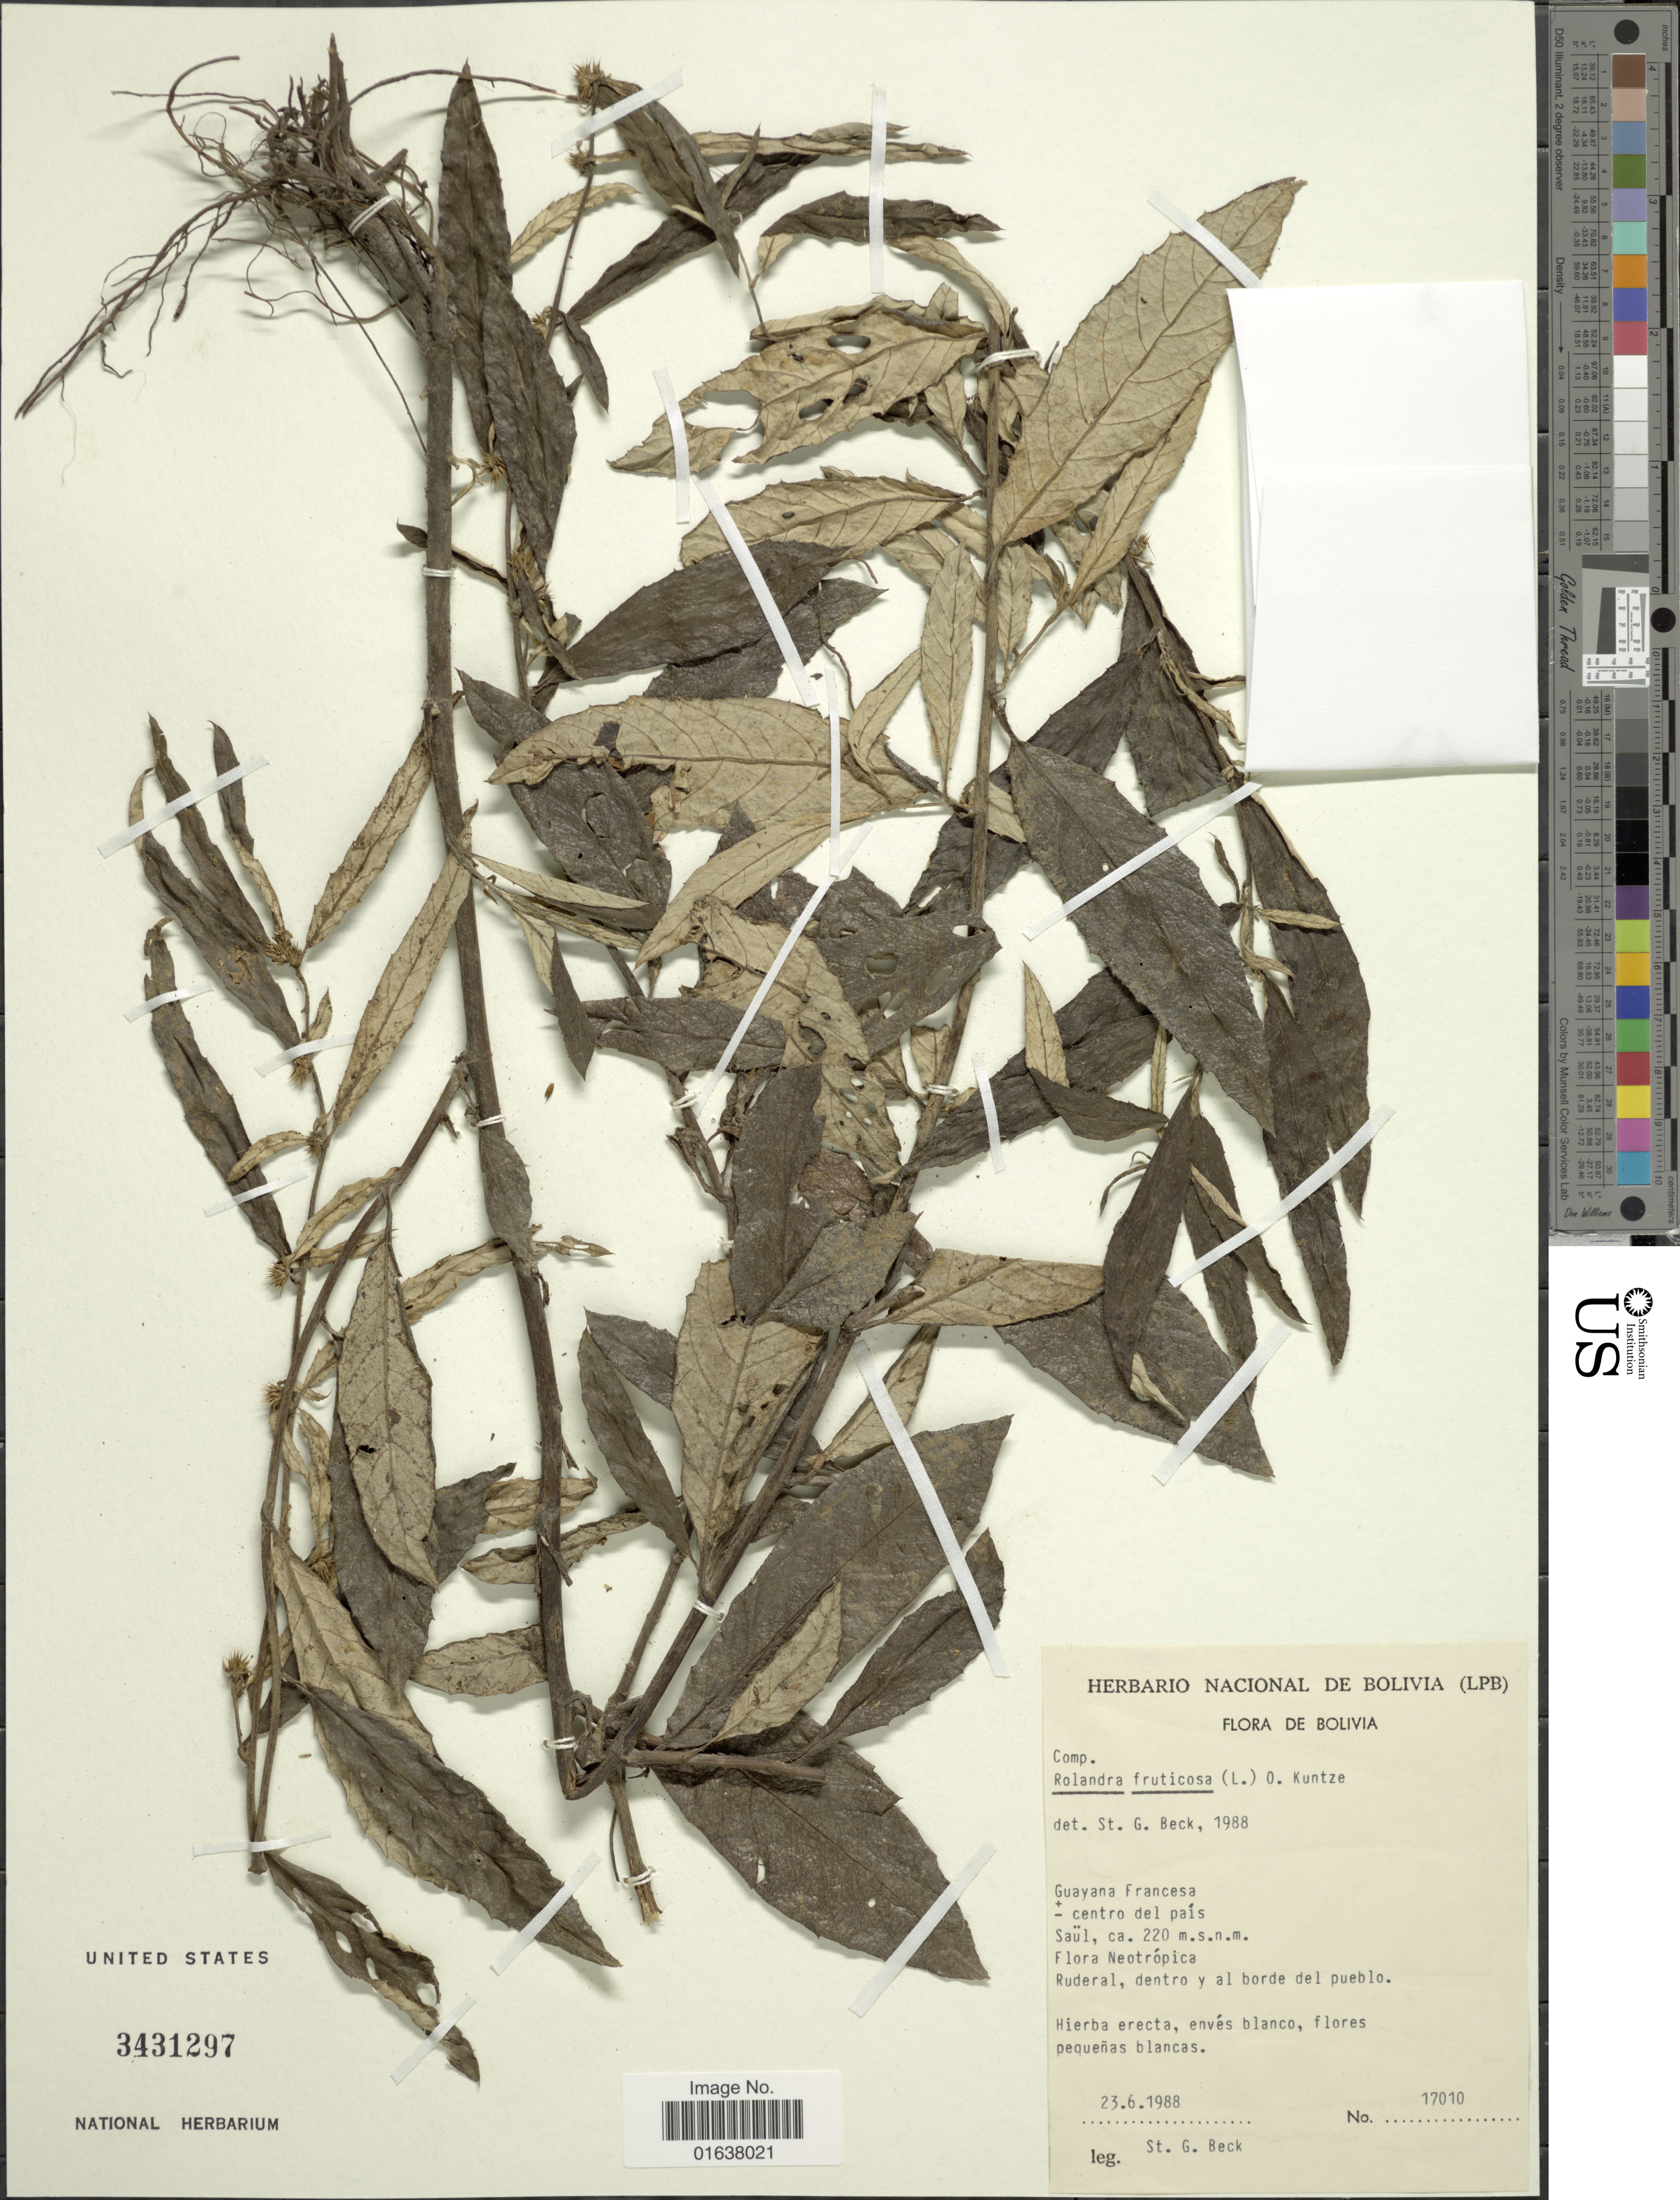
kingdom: Plantae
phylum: Tracheophyta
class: Magnoliopsida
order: Asterales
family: Asteraceae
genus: Rolandra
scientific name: Rolandra fruticosa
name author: (L.) Kuntze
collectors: S. G. Beck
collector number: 17010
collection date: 1988-06-23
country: Bolivia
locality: Guayana Francesa. Centro del pais . Saul.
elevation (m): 220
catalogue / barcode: US 3431297